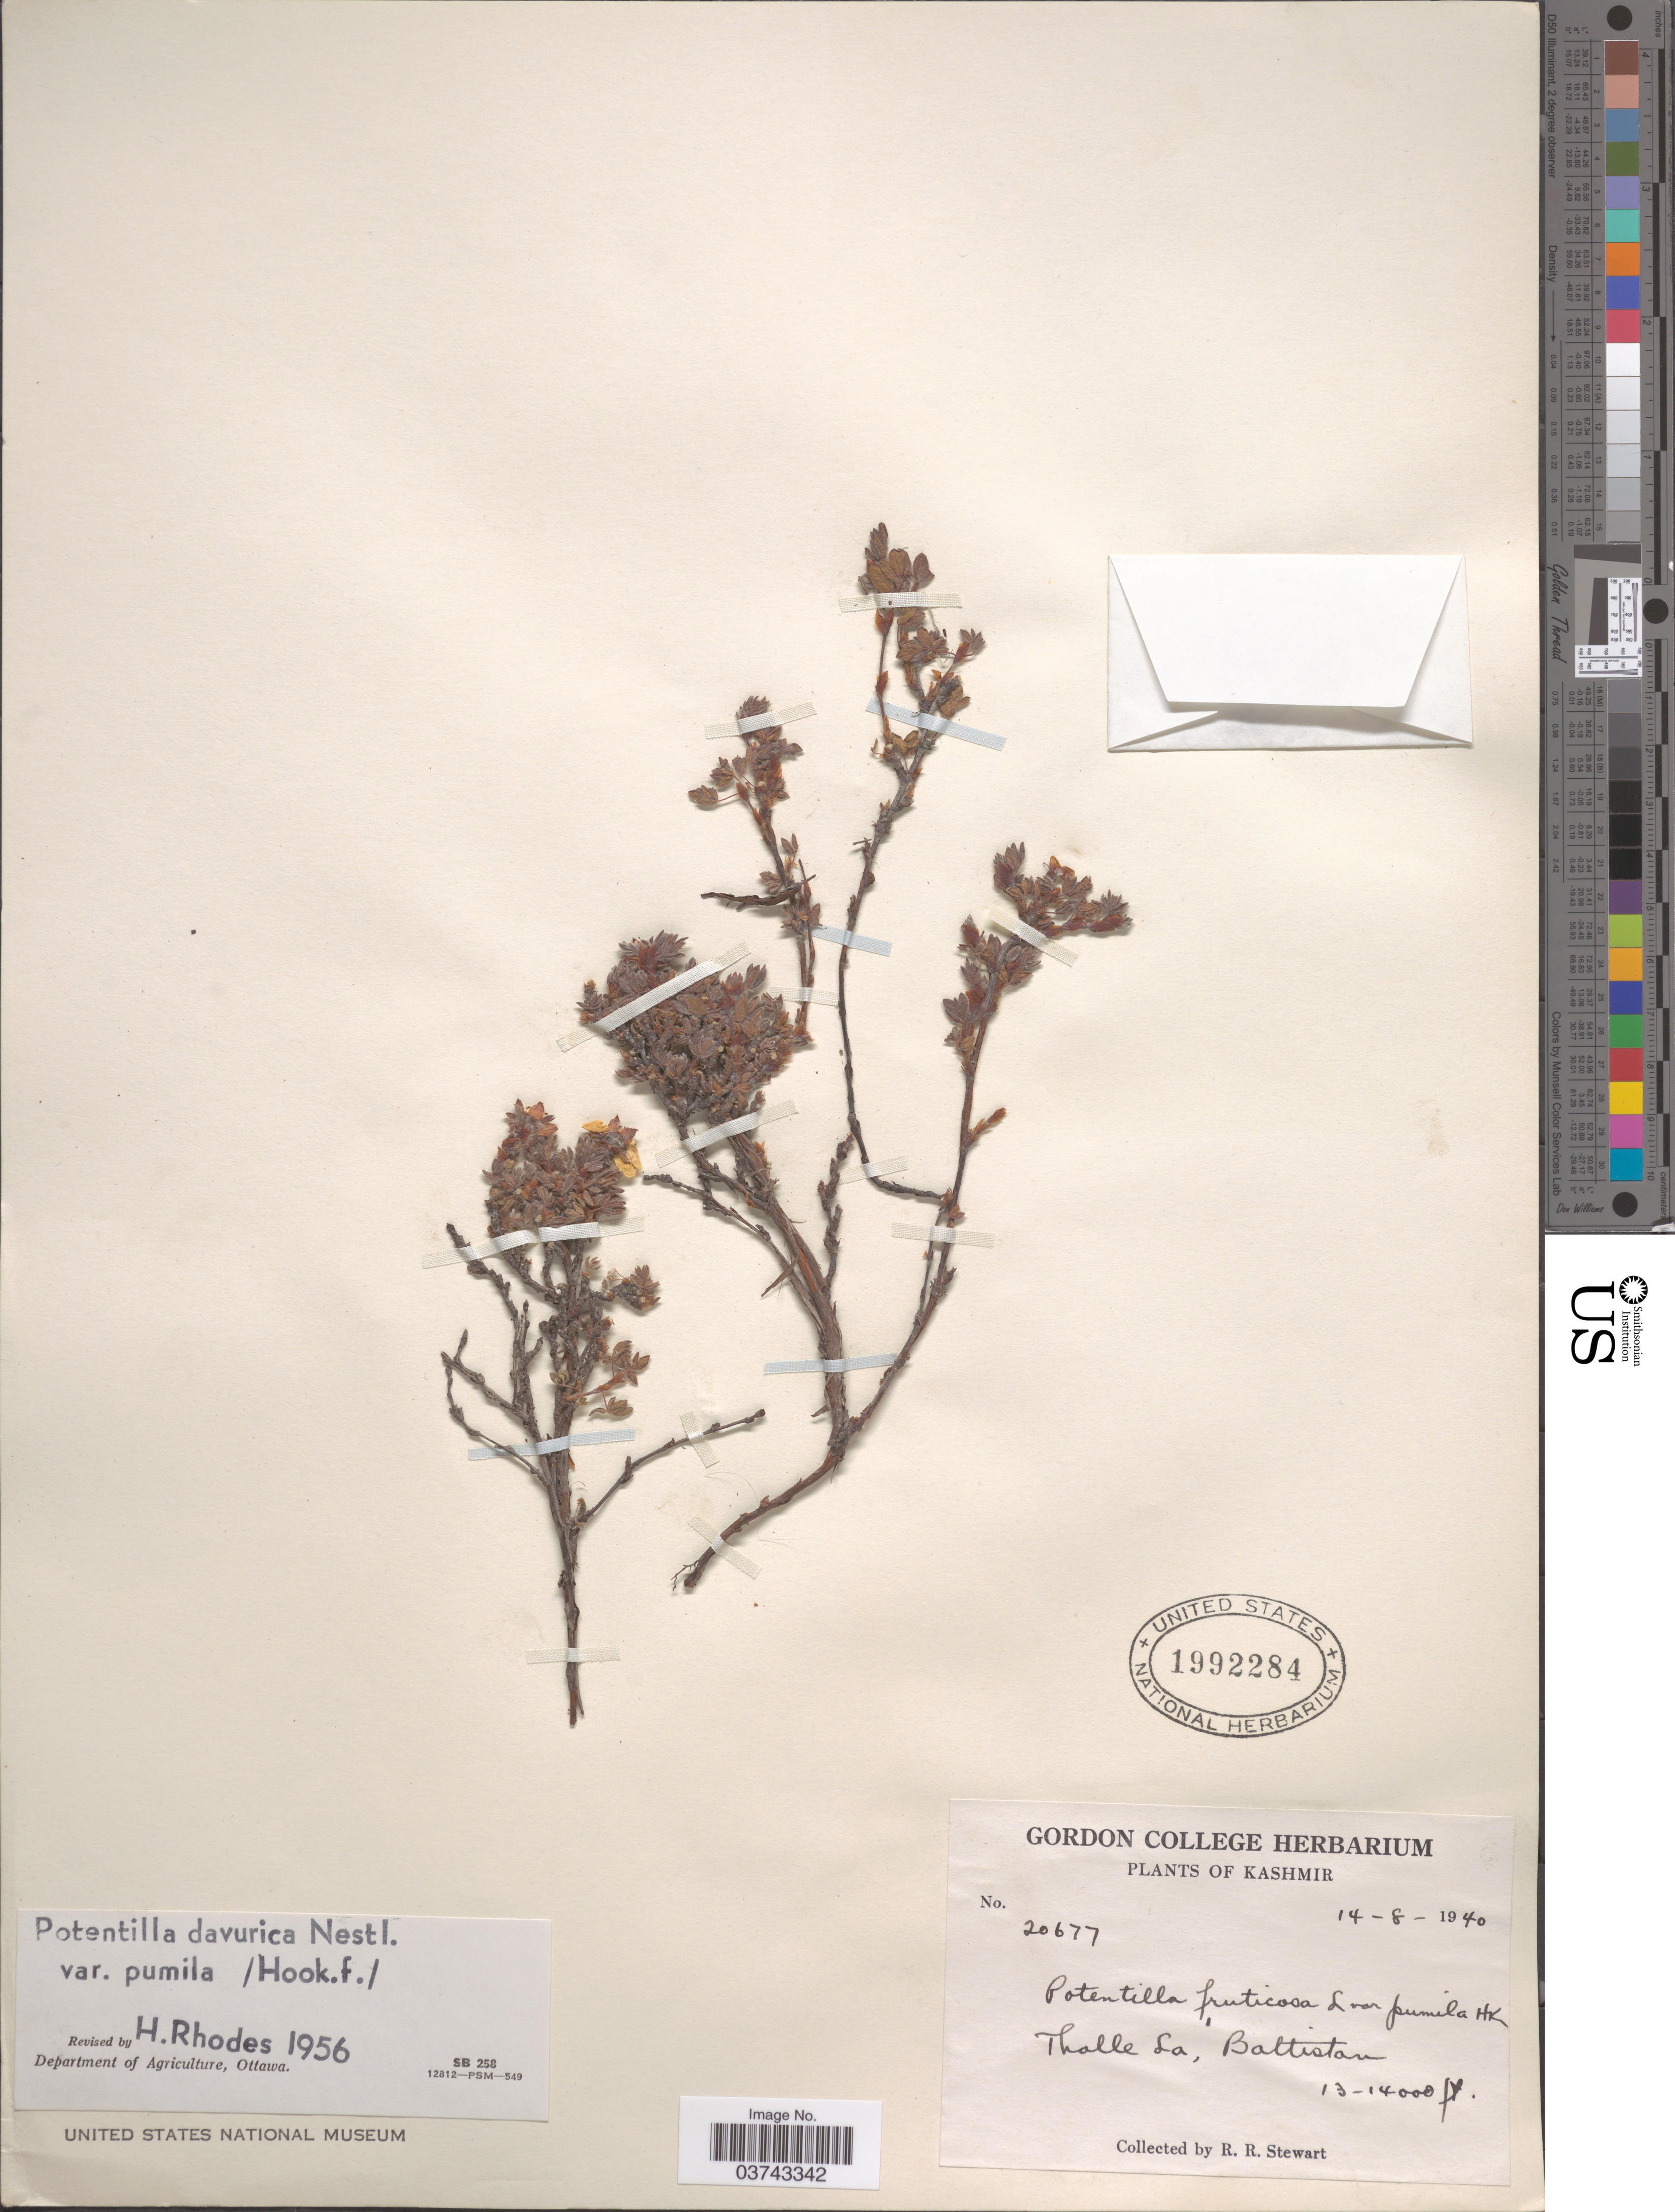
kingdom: Plantae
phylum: Tracheophyta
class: Magnoliopsida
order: Rosales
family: Rosaceae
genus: Dasiphora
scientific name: Dasiphora dryadanthoides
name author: Juz.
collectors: R. Stewart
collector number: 20677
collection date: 1940-08-14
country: India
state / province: Jammu and Kashmir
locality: Kashmir. Thalle La, Baltistan.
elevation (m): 3962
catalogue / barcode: US 1992284